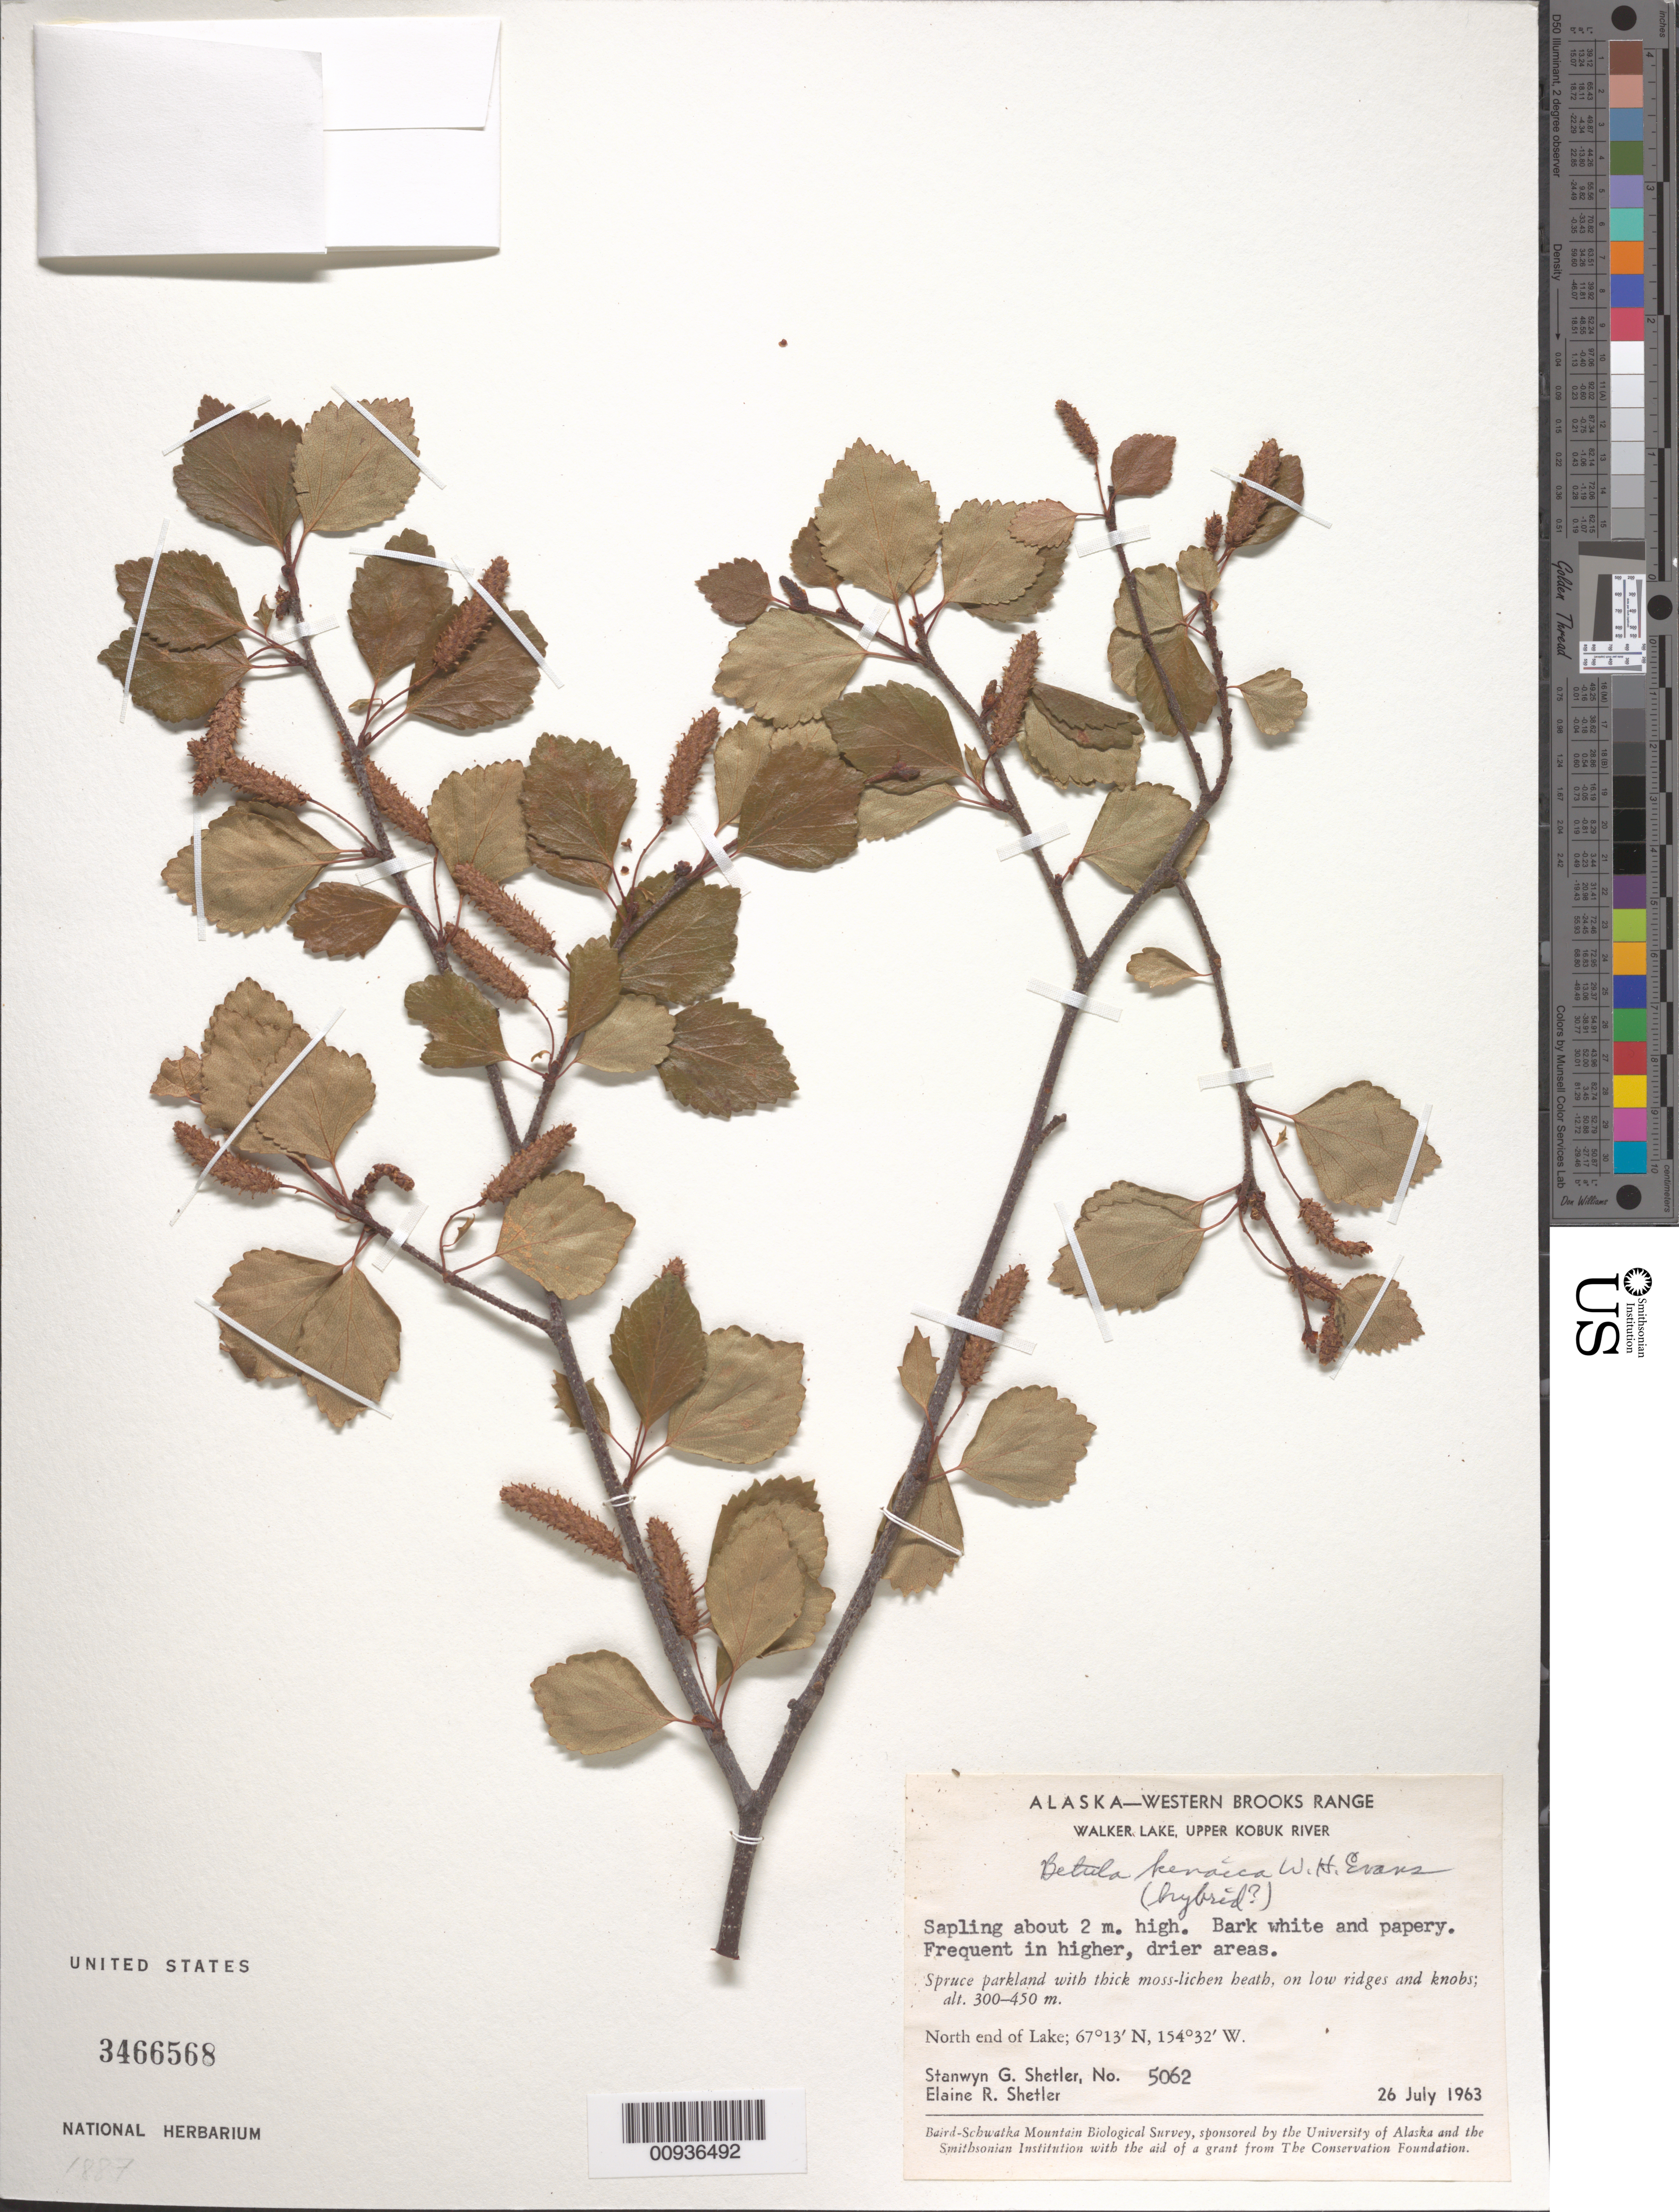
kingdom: Plantae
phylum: Tracheophyta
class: Magnoliopsida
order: Fagales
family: Betulaceae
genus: Betula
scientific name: Betula kenaica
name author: W.H. Evans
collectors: S. Shetler & E. R. Shetler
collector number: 5062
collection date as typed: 26 Jul 1963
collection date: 1963-07-26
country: United States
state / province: Alaska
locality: North end of Walker Lake. Western Brooks Range, Upper Kobuk River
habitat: Spruce parkland with thick moss-lichen heath, on low ridges and knobs. In higher drier areas.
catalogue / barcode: US 3466568